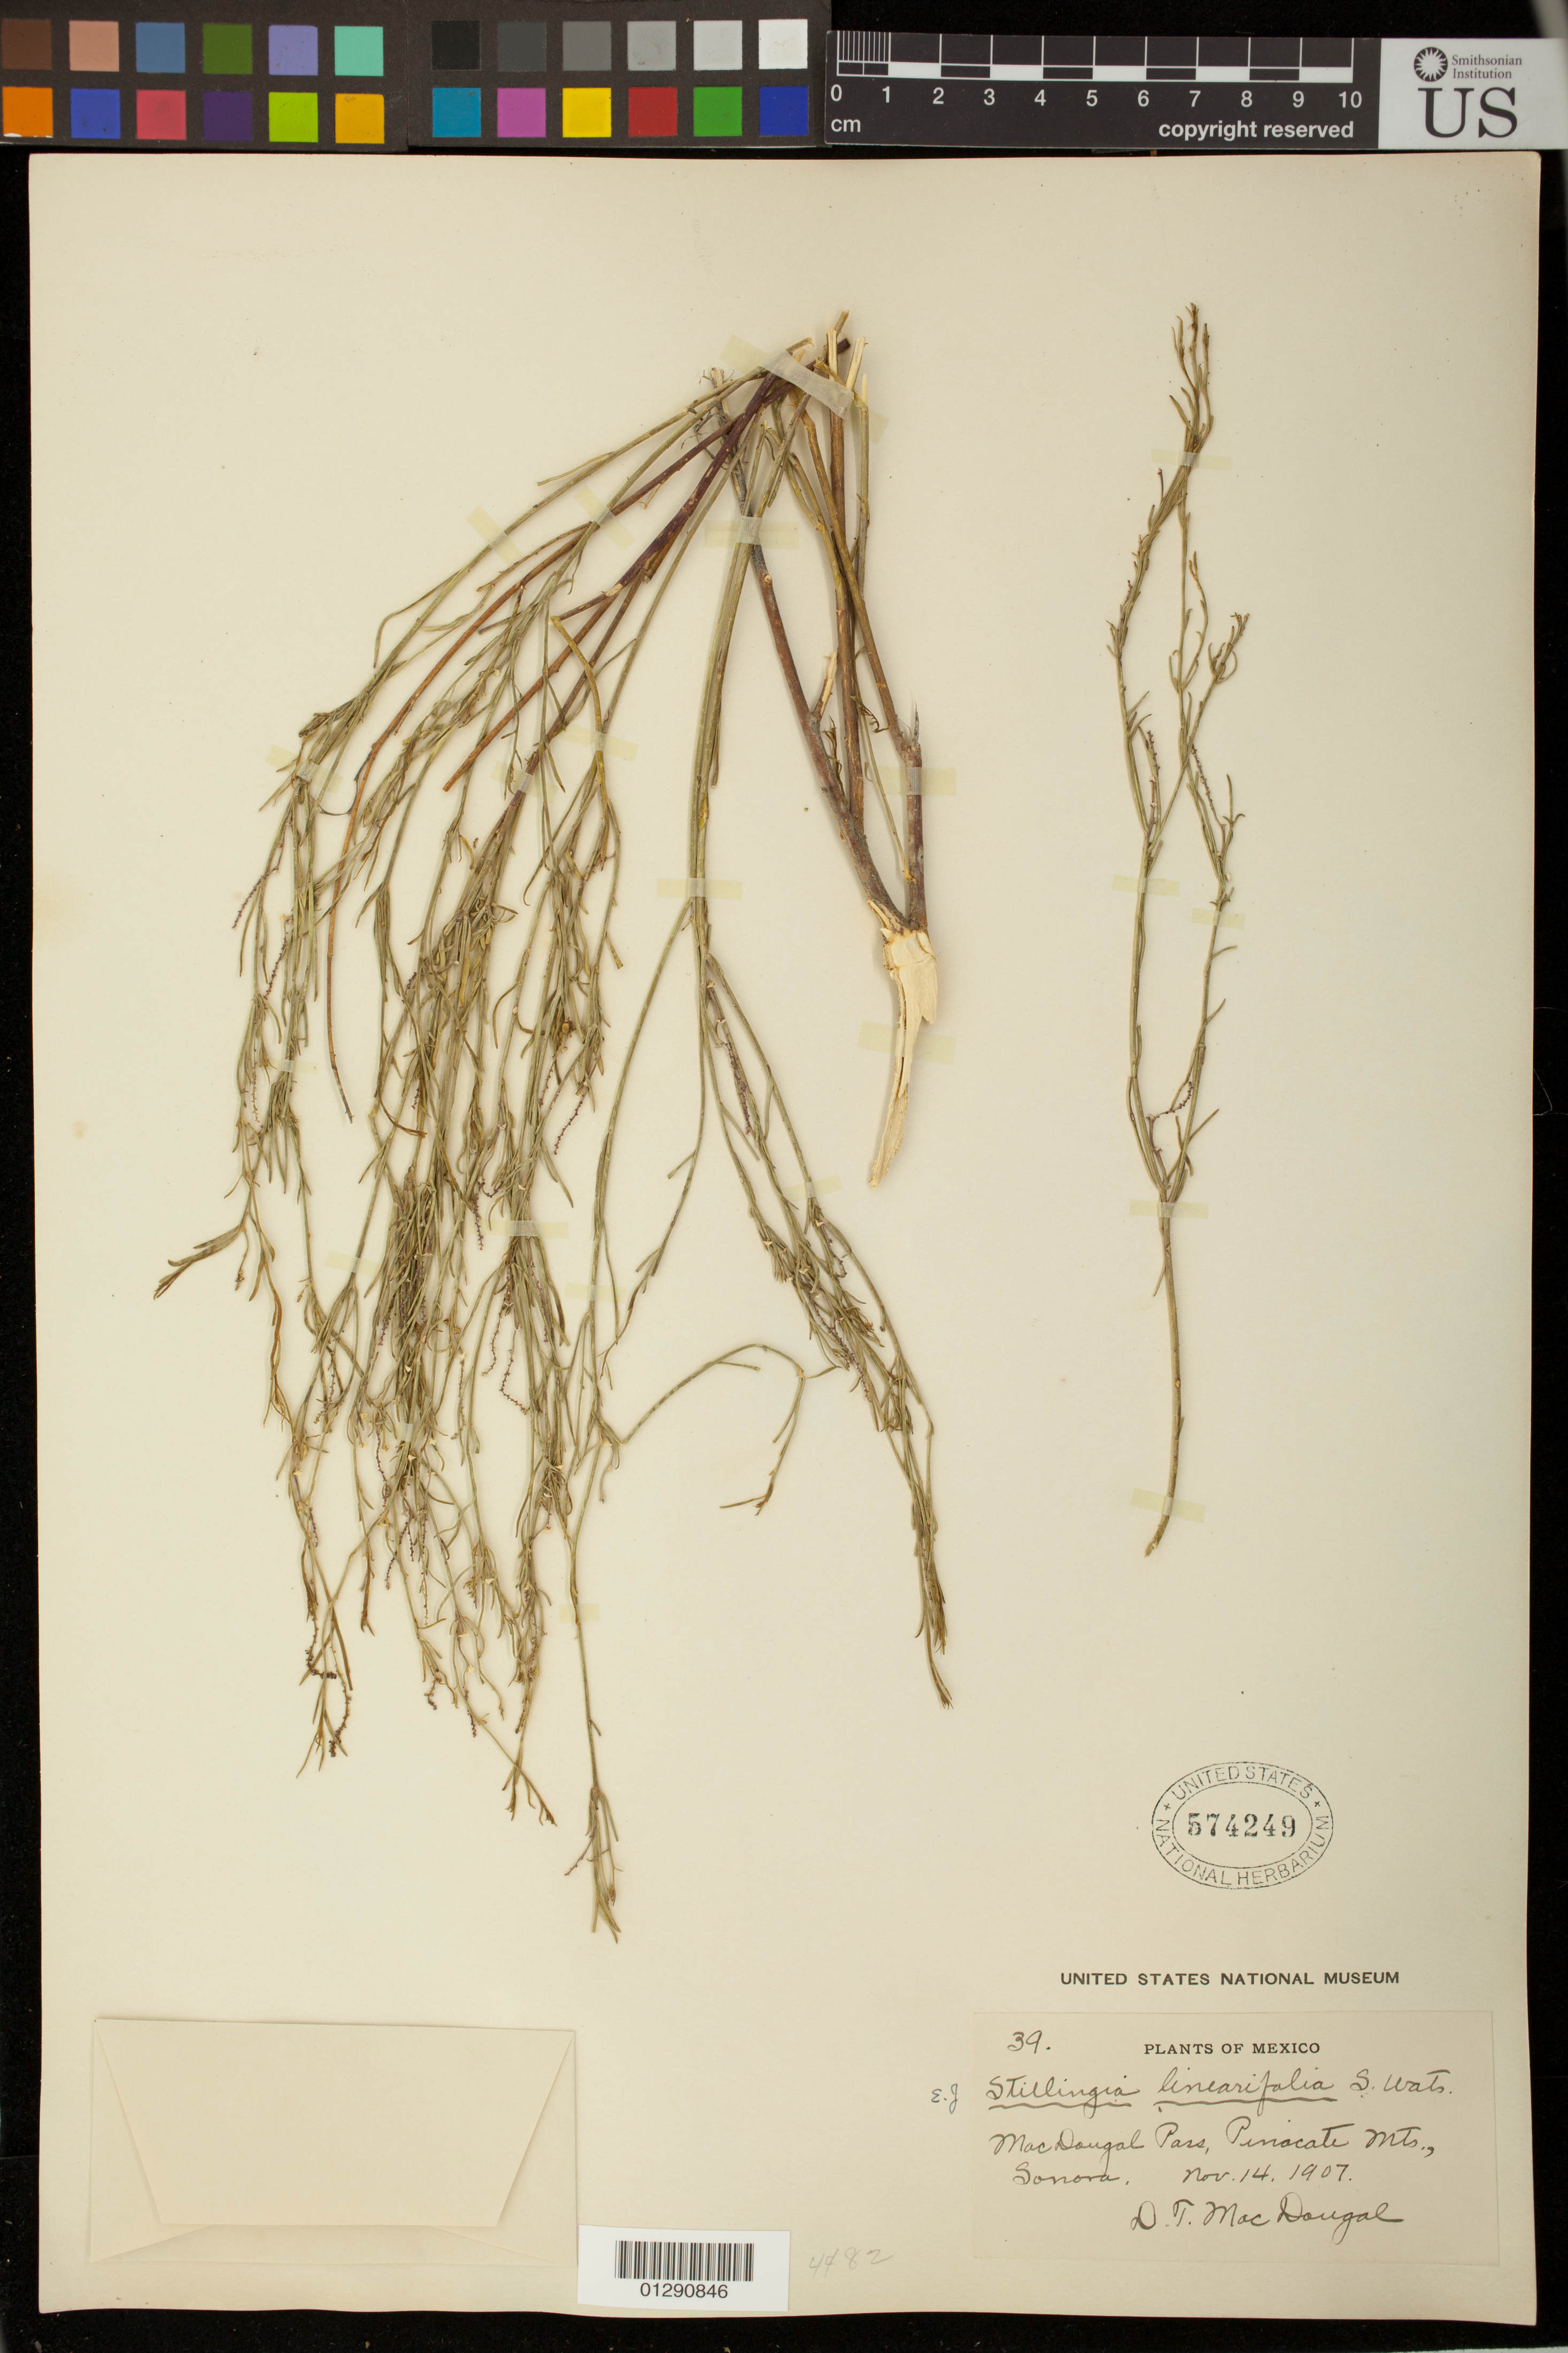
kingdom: Plantae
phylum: Tracheophyta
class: Magnoliopsida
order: Malpighiales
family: Euphorbiaceae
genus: Stillingia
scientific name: Stillingia linearifolia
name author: S. Watson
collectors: D. T. MacDougal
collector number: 39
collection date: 1907-11-14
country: Mexico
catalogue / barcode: US 574249